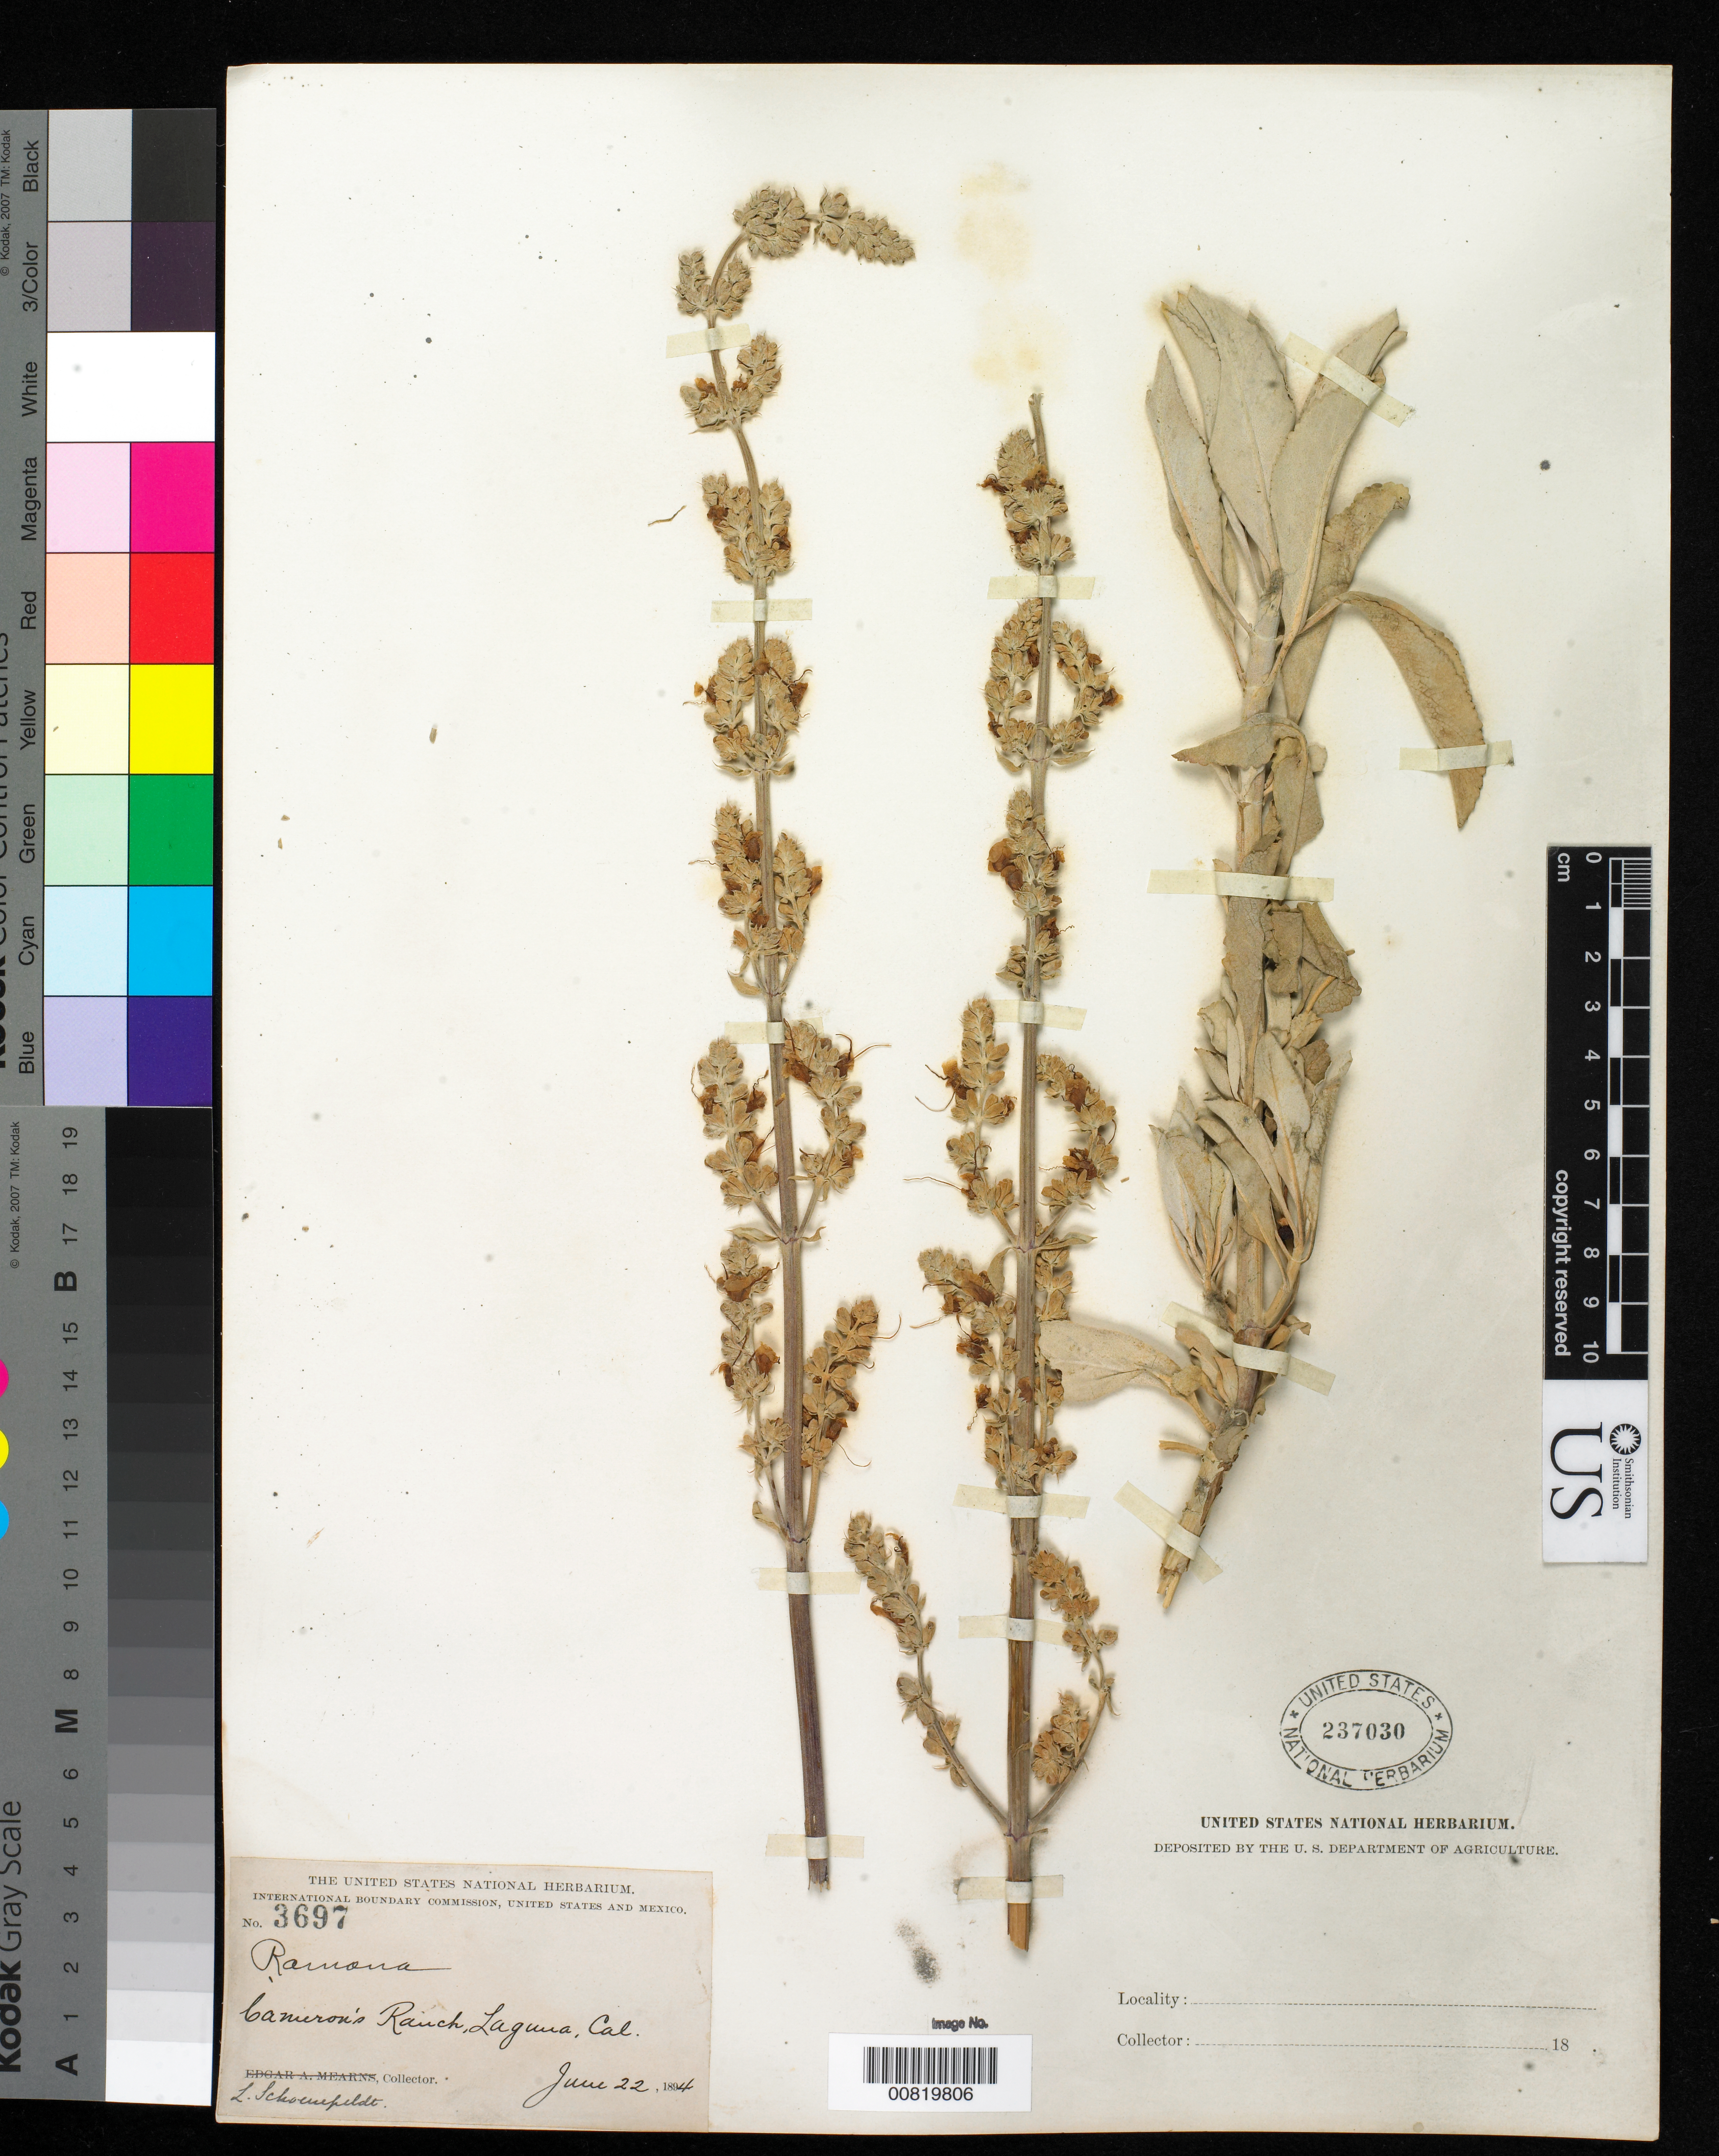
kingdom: Plantae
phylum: Tracheophyta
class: Magnoliopsida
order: Lamiales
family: Lamiaceae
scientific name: Audibertia polystachya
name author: (A. Gray) Parish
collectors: L. Schoenfeldt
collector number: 3697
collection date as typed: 22 Jun 1894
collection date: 1894-06-22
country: United States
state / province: California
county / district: Orange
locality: Cameron's Ranch, Laguna, California.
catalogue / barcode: US 237030